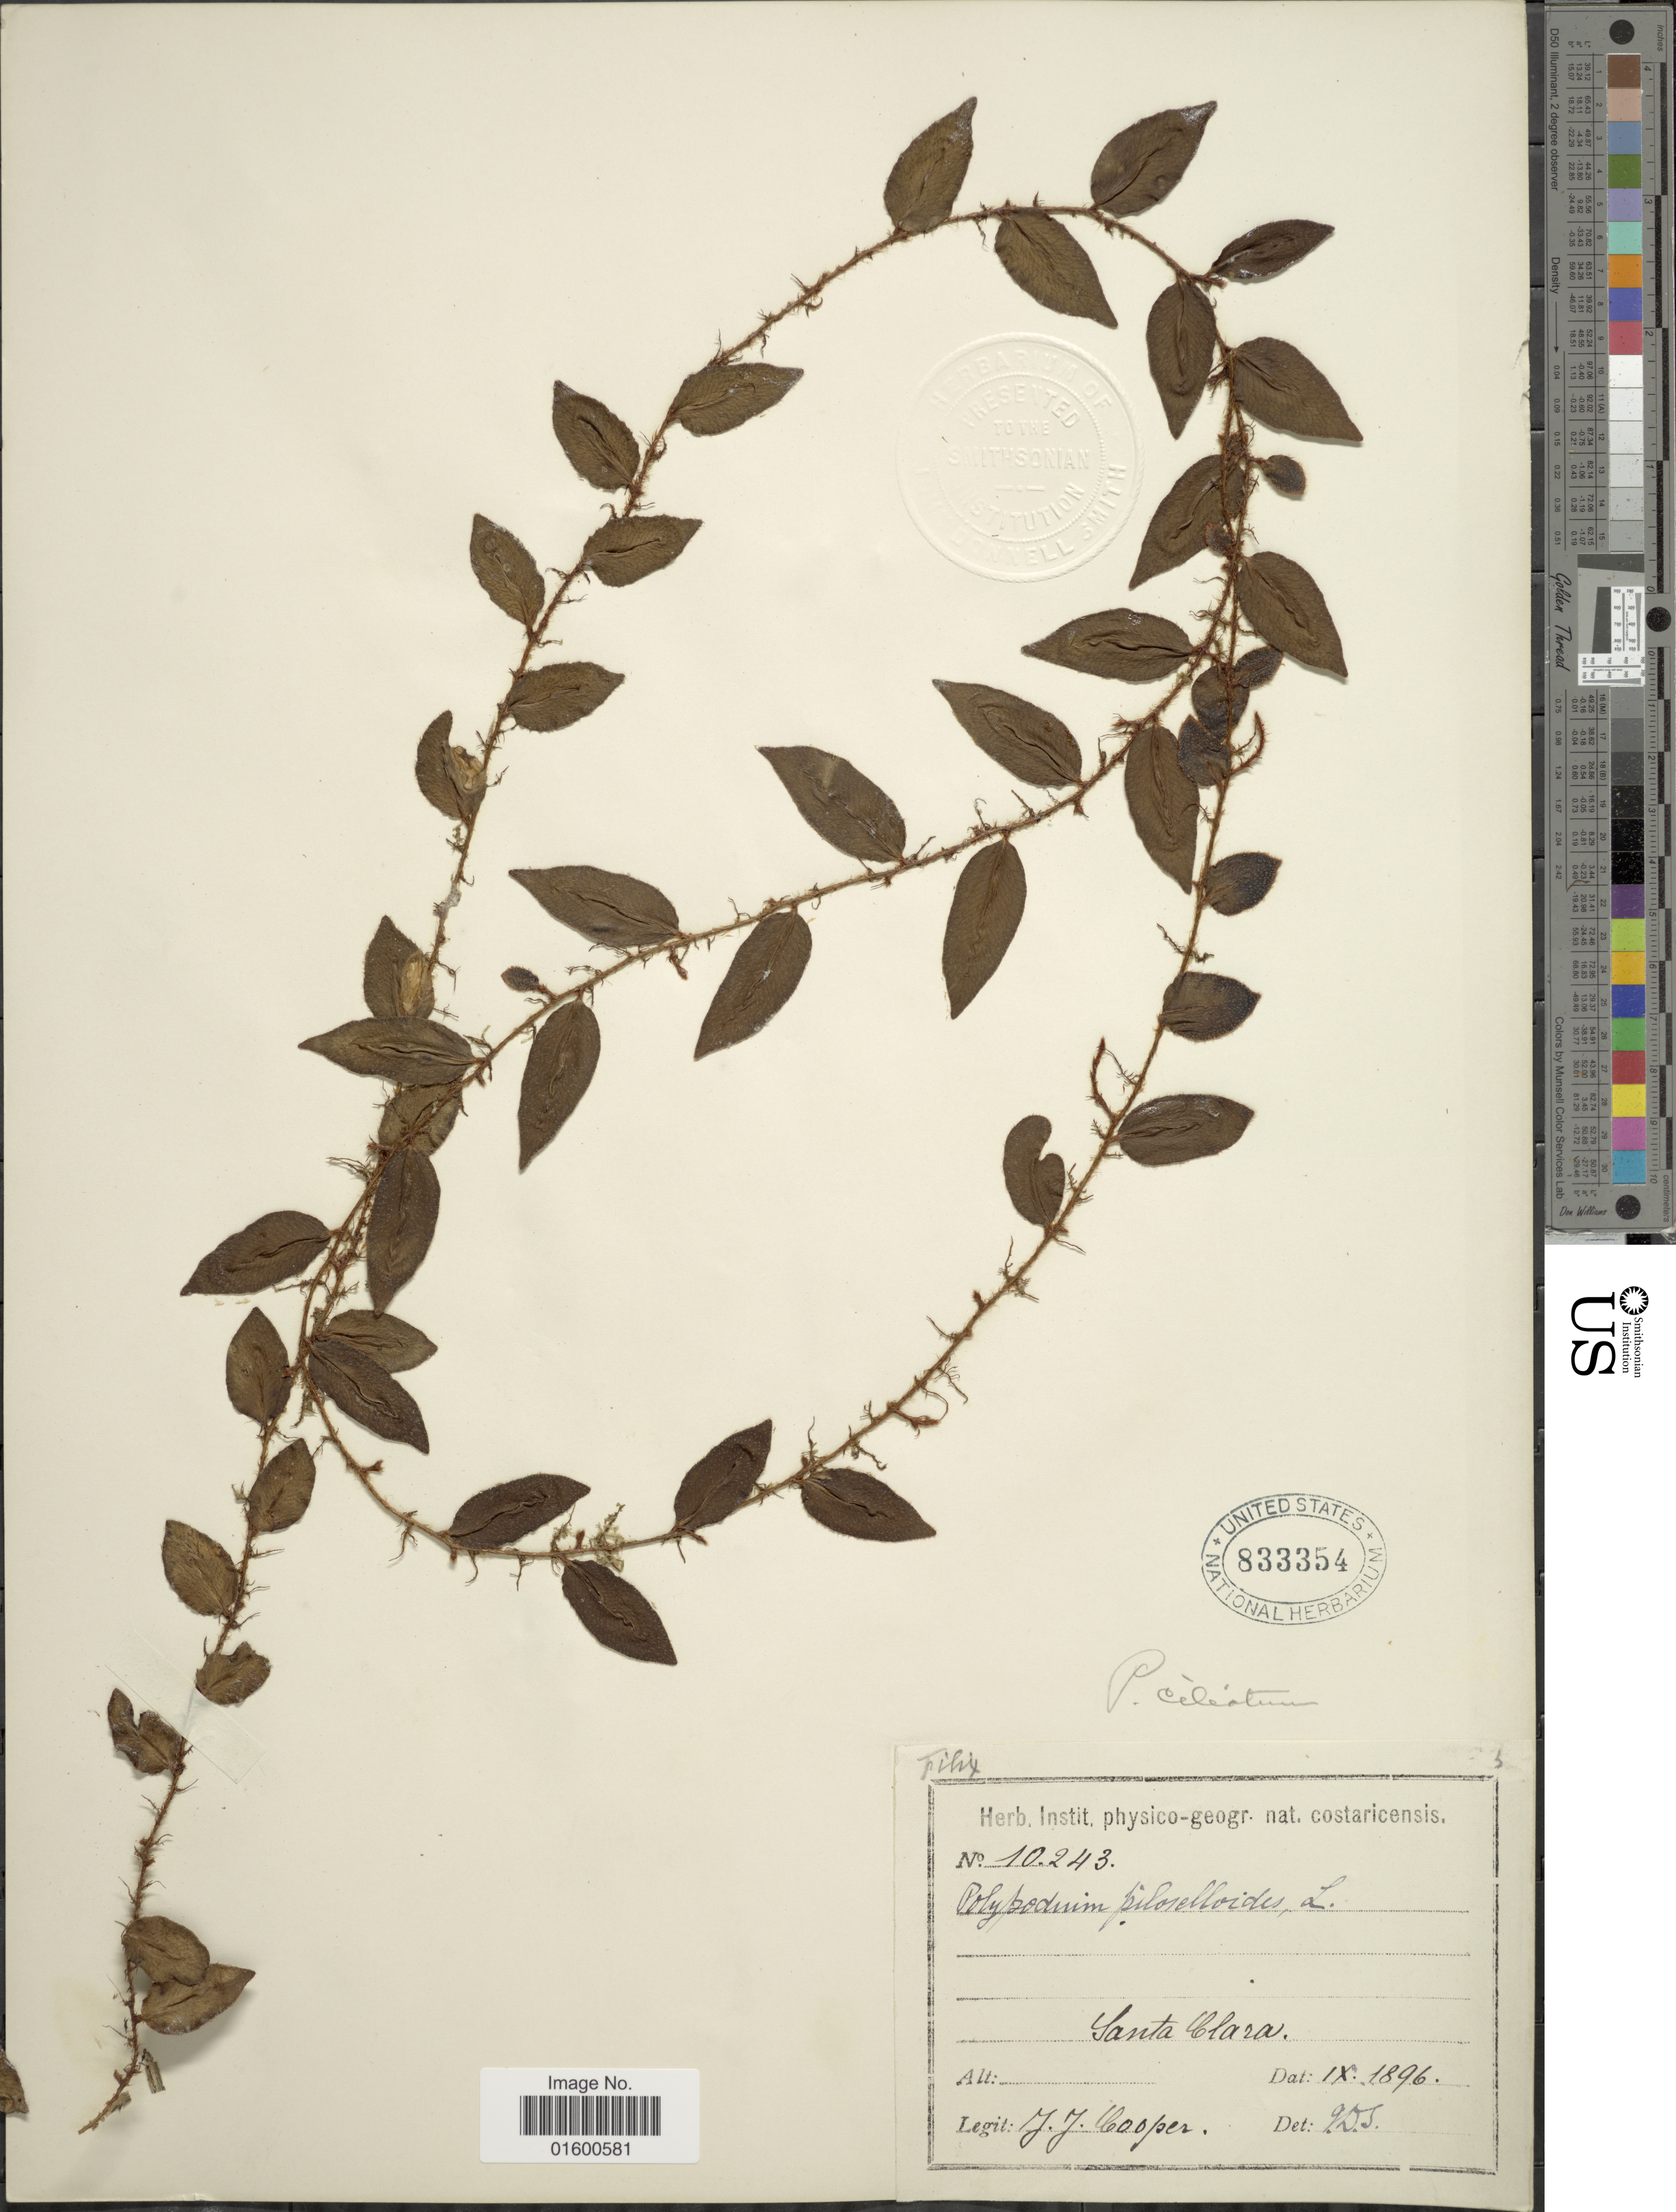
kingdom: Plantae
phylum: Tracheophyta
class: Polypodiopsida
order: Polypodiales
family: Polypodiaceae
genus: Microgramma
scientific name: Microgramma reptans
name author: (Cav.) A.R. Sm.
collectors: J. J. Cooper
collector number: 10243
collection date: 1896-09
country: Costa Rica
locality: Santa Clara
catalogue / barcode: US 833354